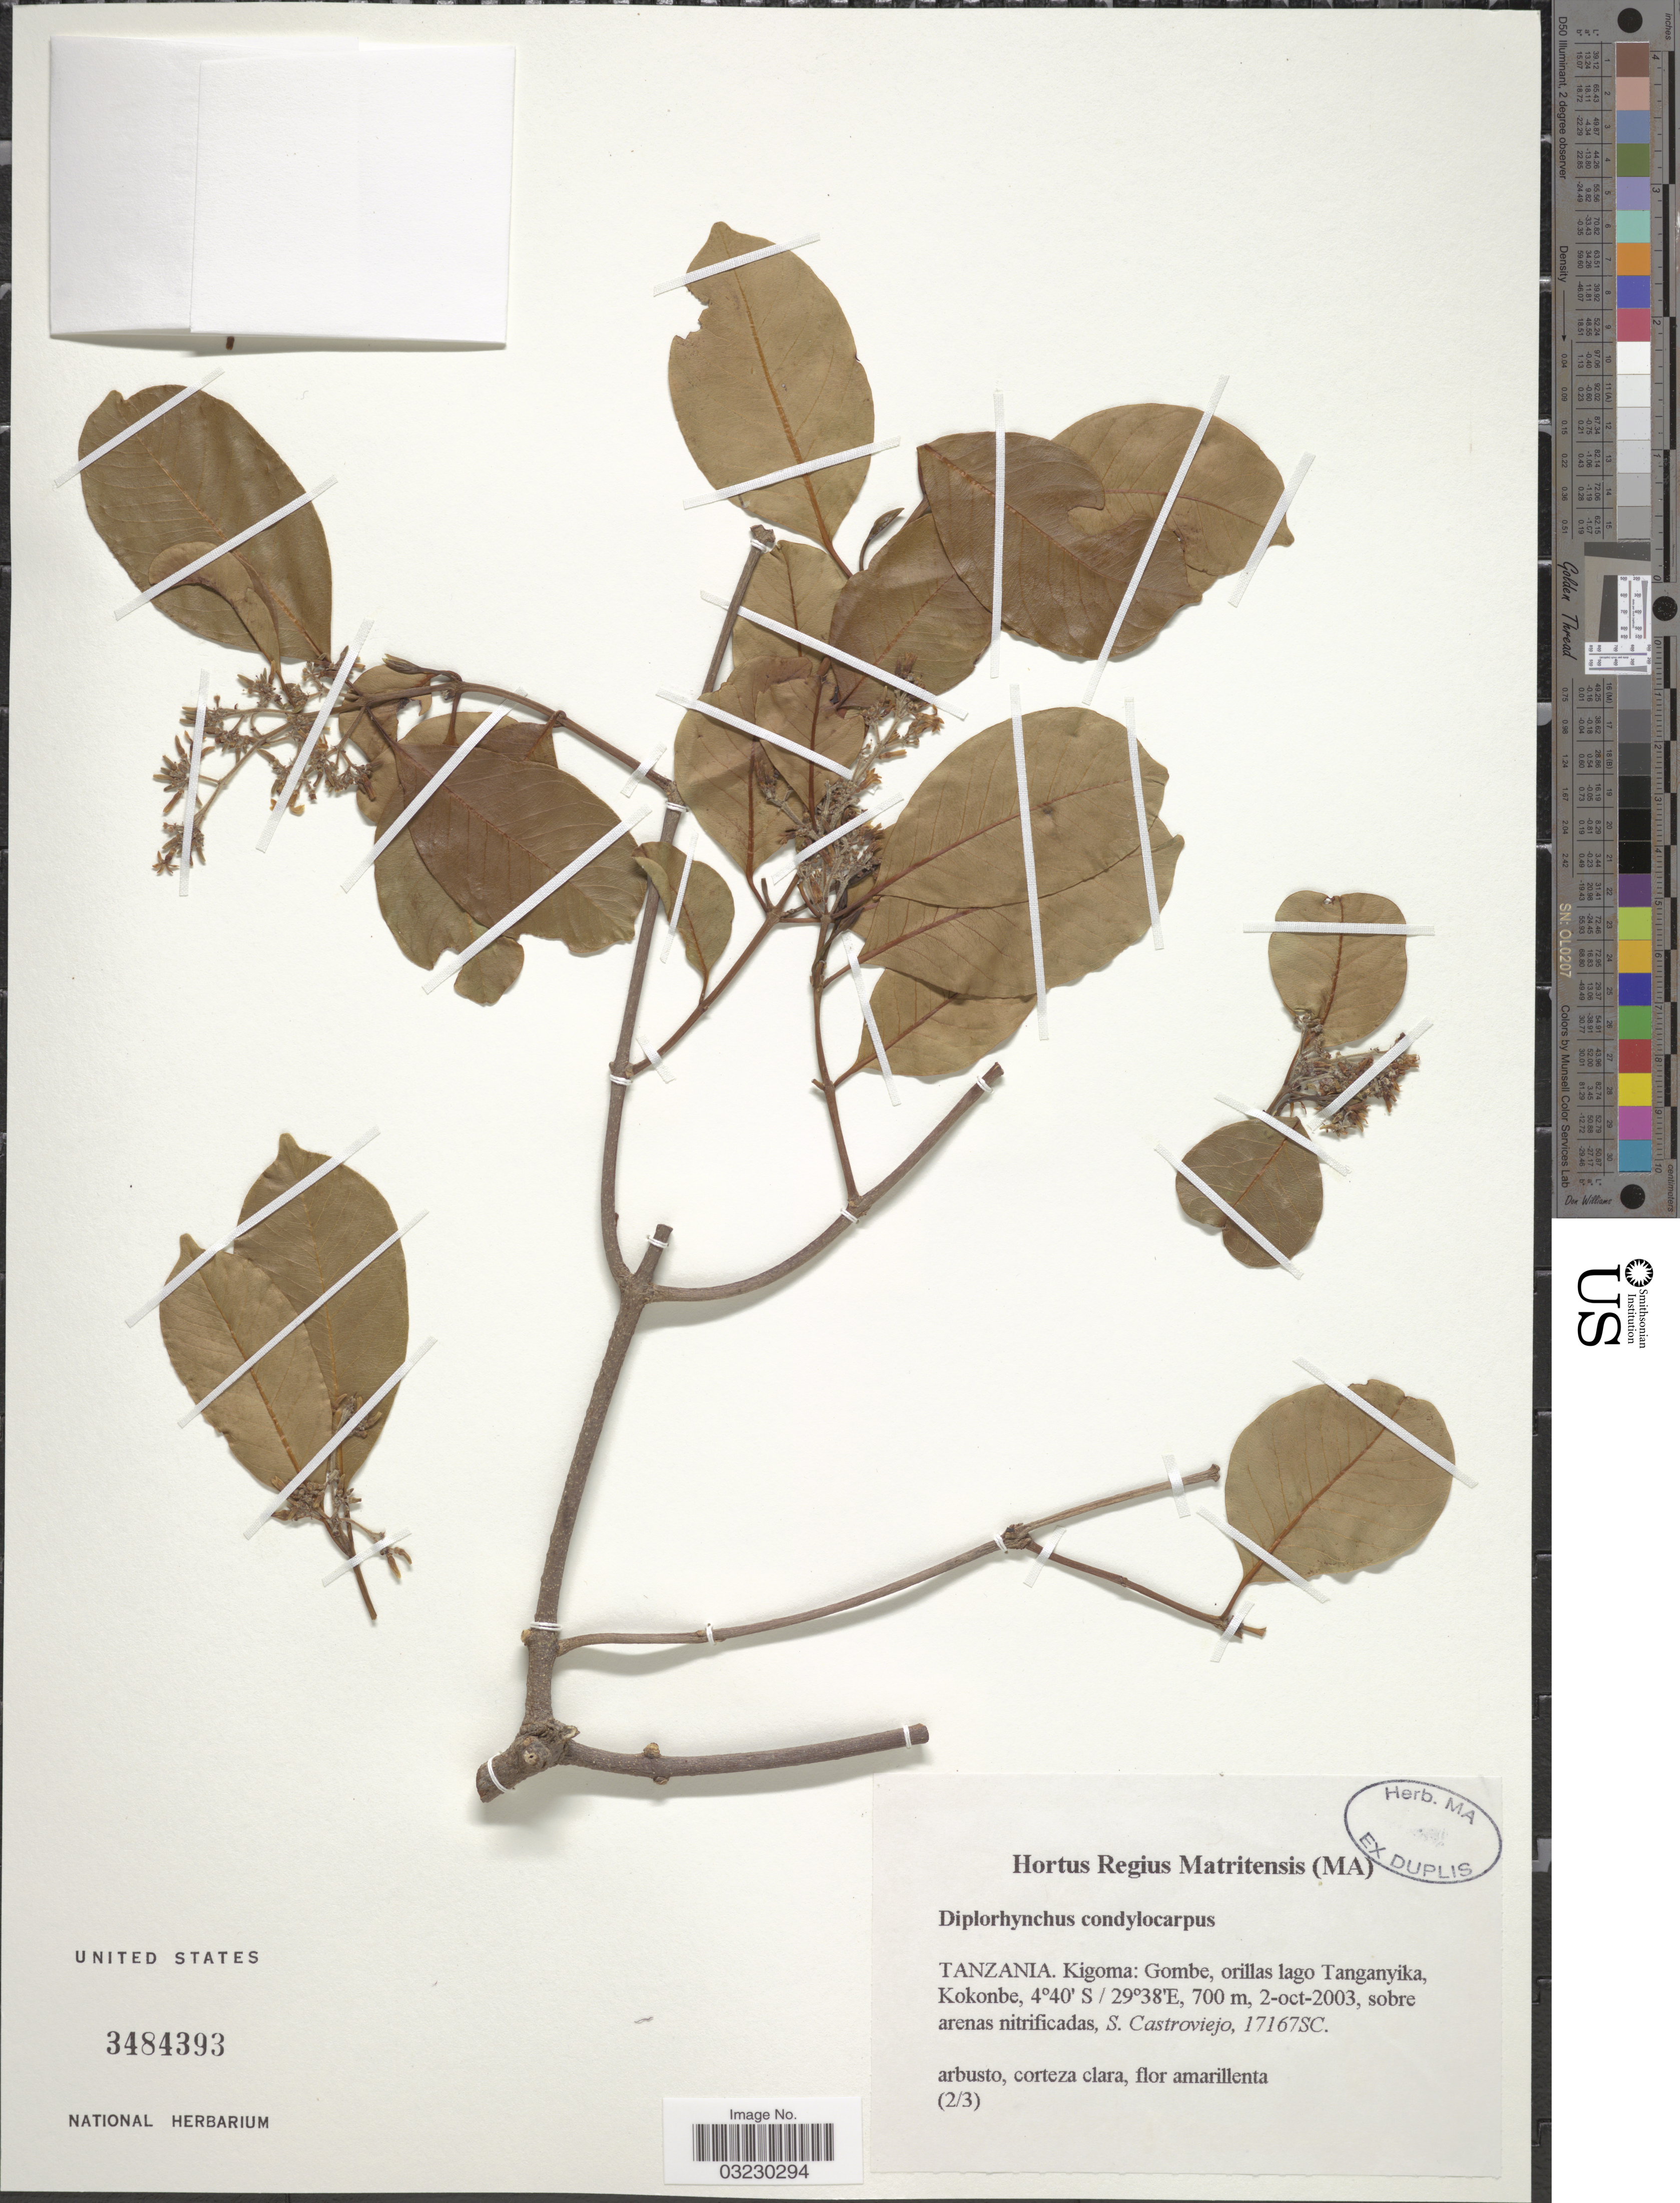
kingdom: Plantae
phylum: Tracheophyta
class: Magnoliopsida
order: Gentianales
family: Apocynaceae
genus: Diplorhynchus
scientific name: Diplorhynchus condylocarpon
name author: (Müll. Arg.) Pichon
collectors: S. Castroviejo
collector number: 17167SC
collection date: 2003-10-02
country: Tanzania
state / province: Kigoma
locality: Gombe, orillas lago Tanganyika, Kokonbe.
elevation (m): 700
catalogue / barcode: US 3484393